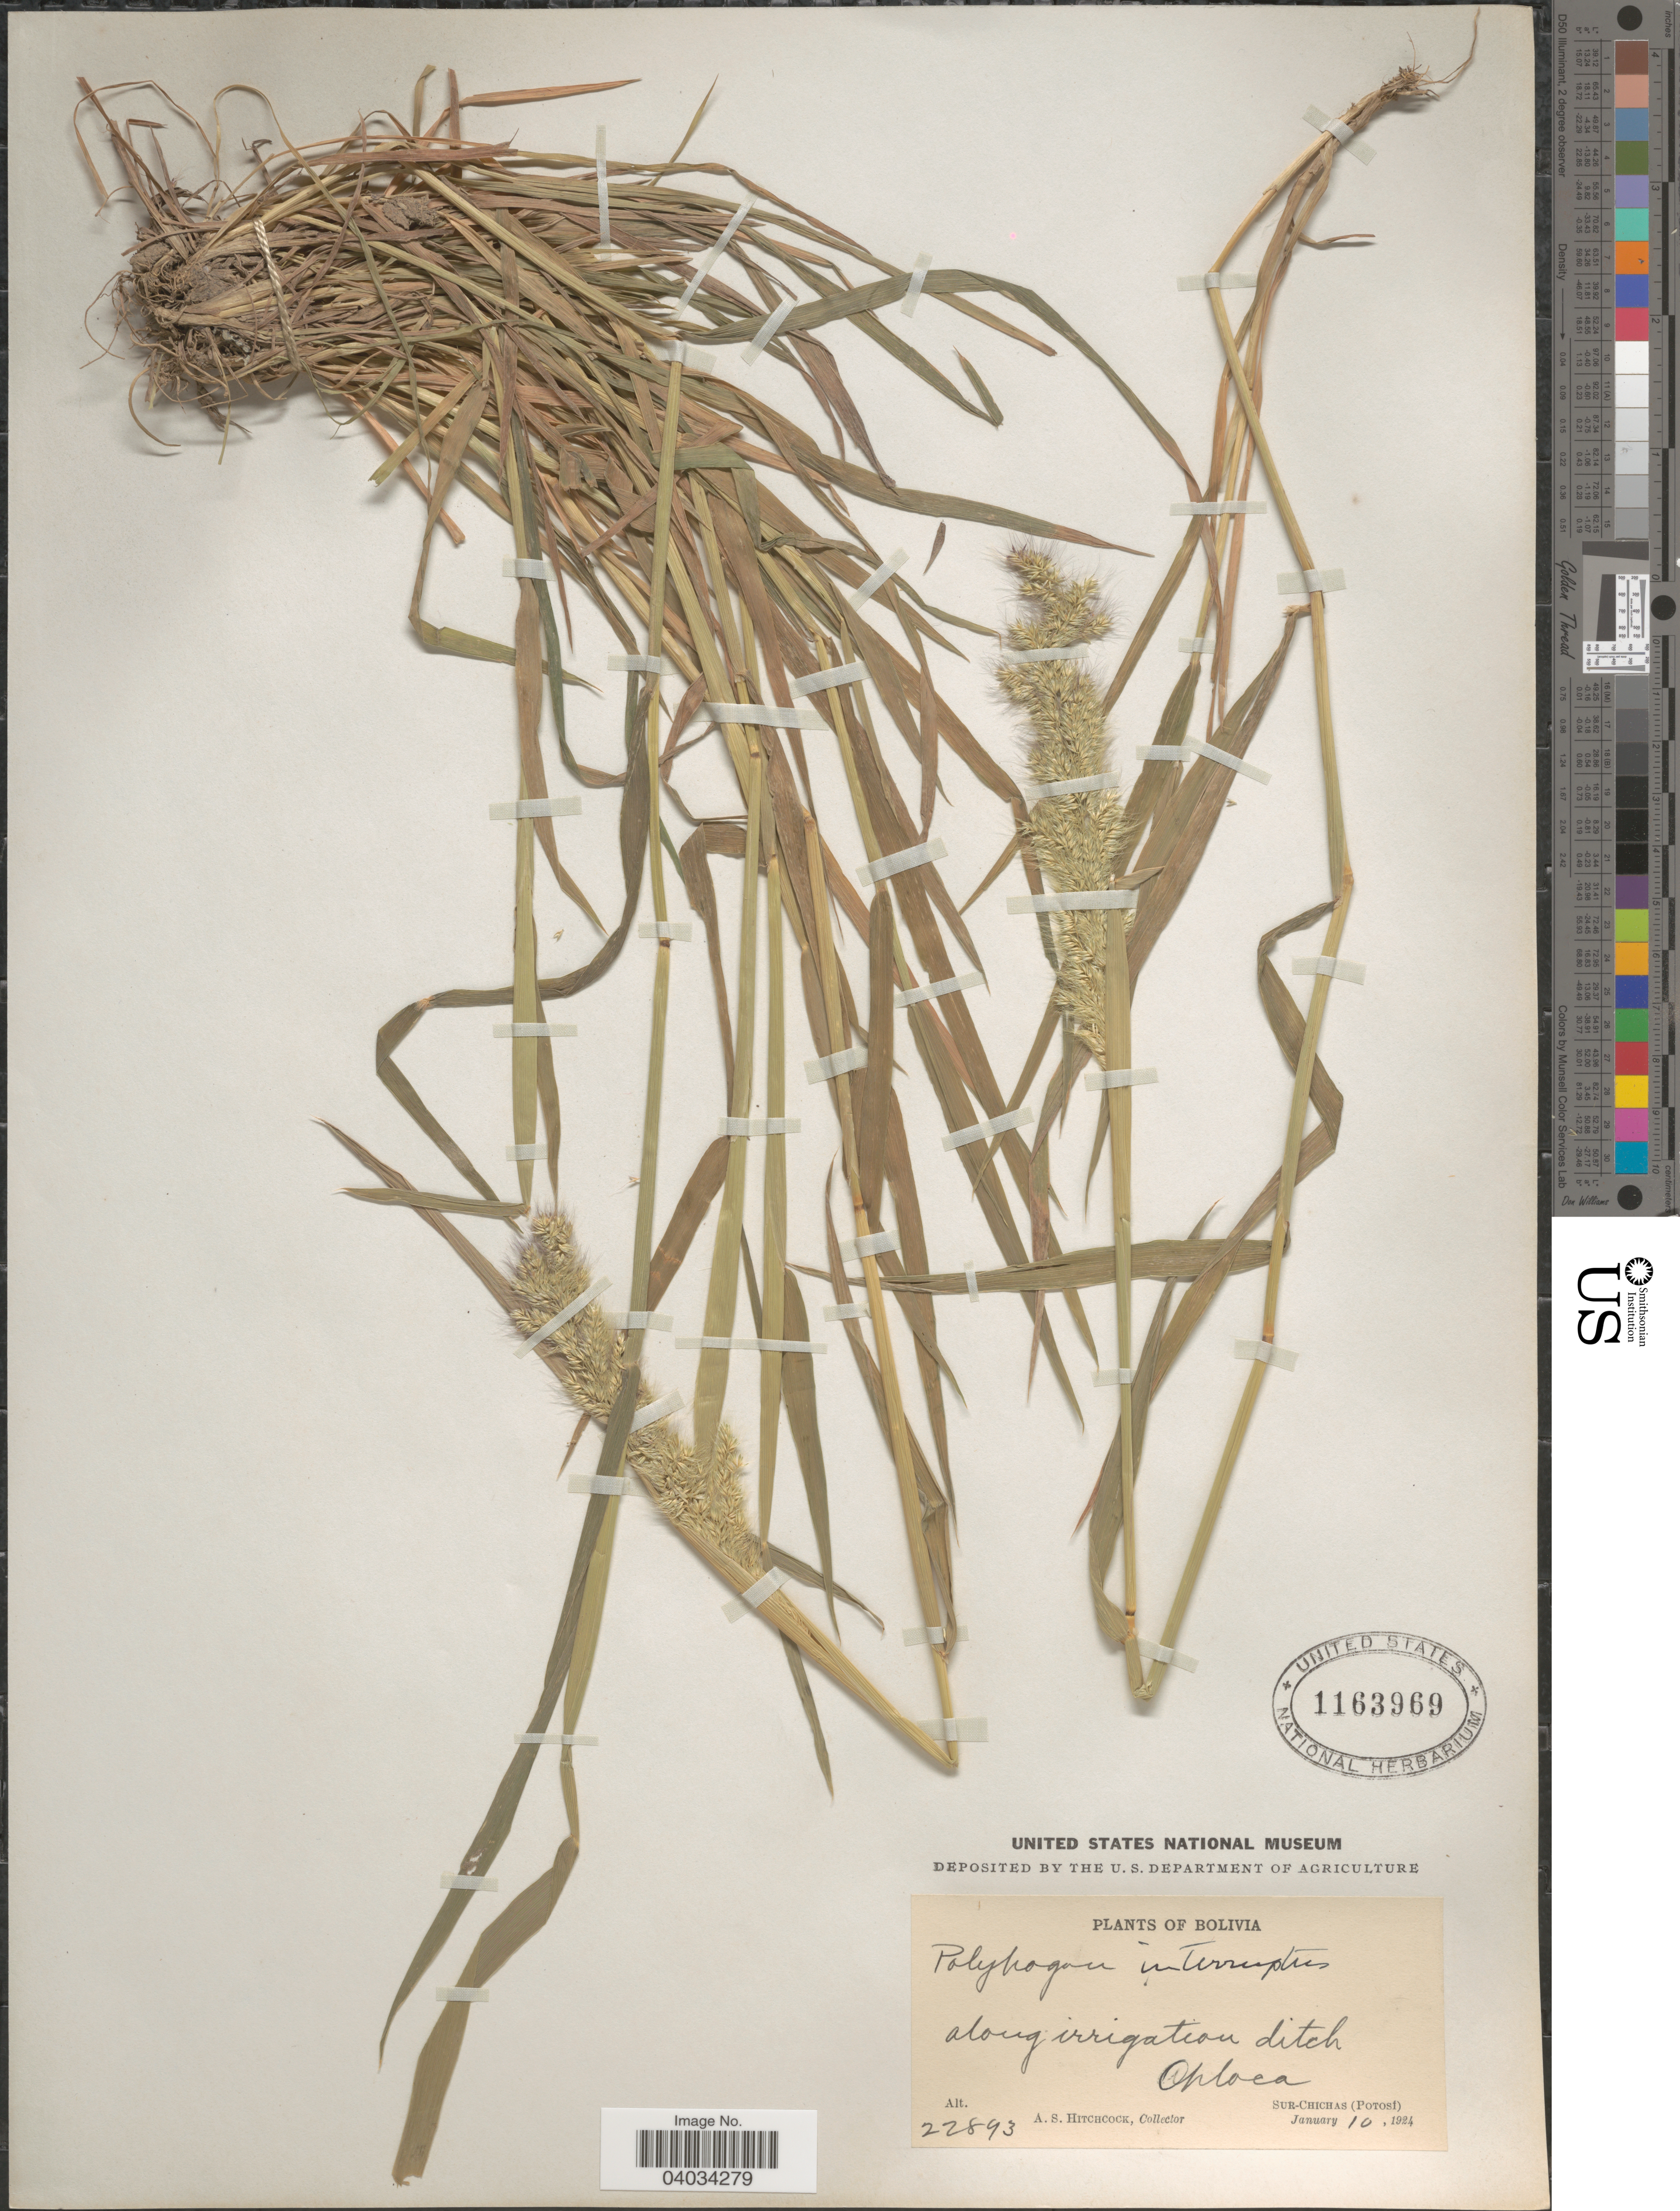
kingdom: Plantae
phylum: Tracheophyta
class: Liliopsida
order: Poales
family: Poaceae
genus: Polypogon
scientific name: Polypogon interruptus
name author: Kunth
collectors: A. S. Hitchcock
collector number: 22893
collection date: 1924-01-10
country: Bolivia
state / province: Potosi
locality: Oploca. Sur-Chichas (Potosí).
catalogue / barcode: US 1163969